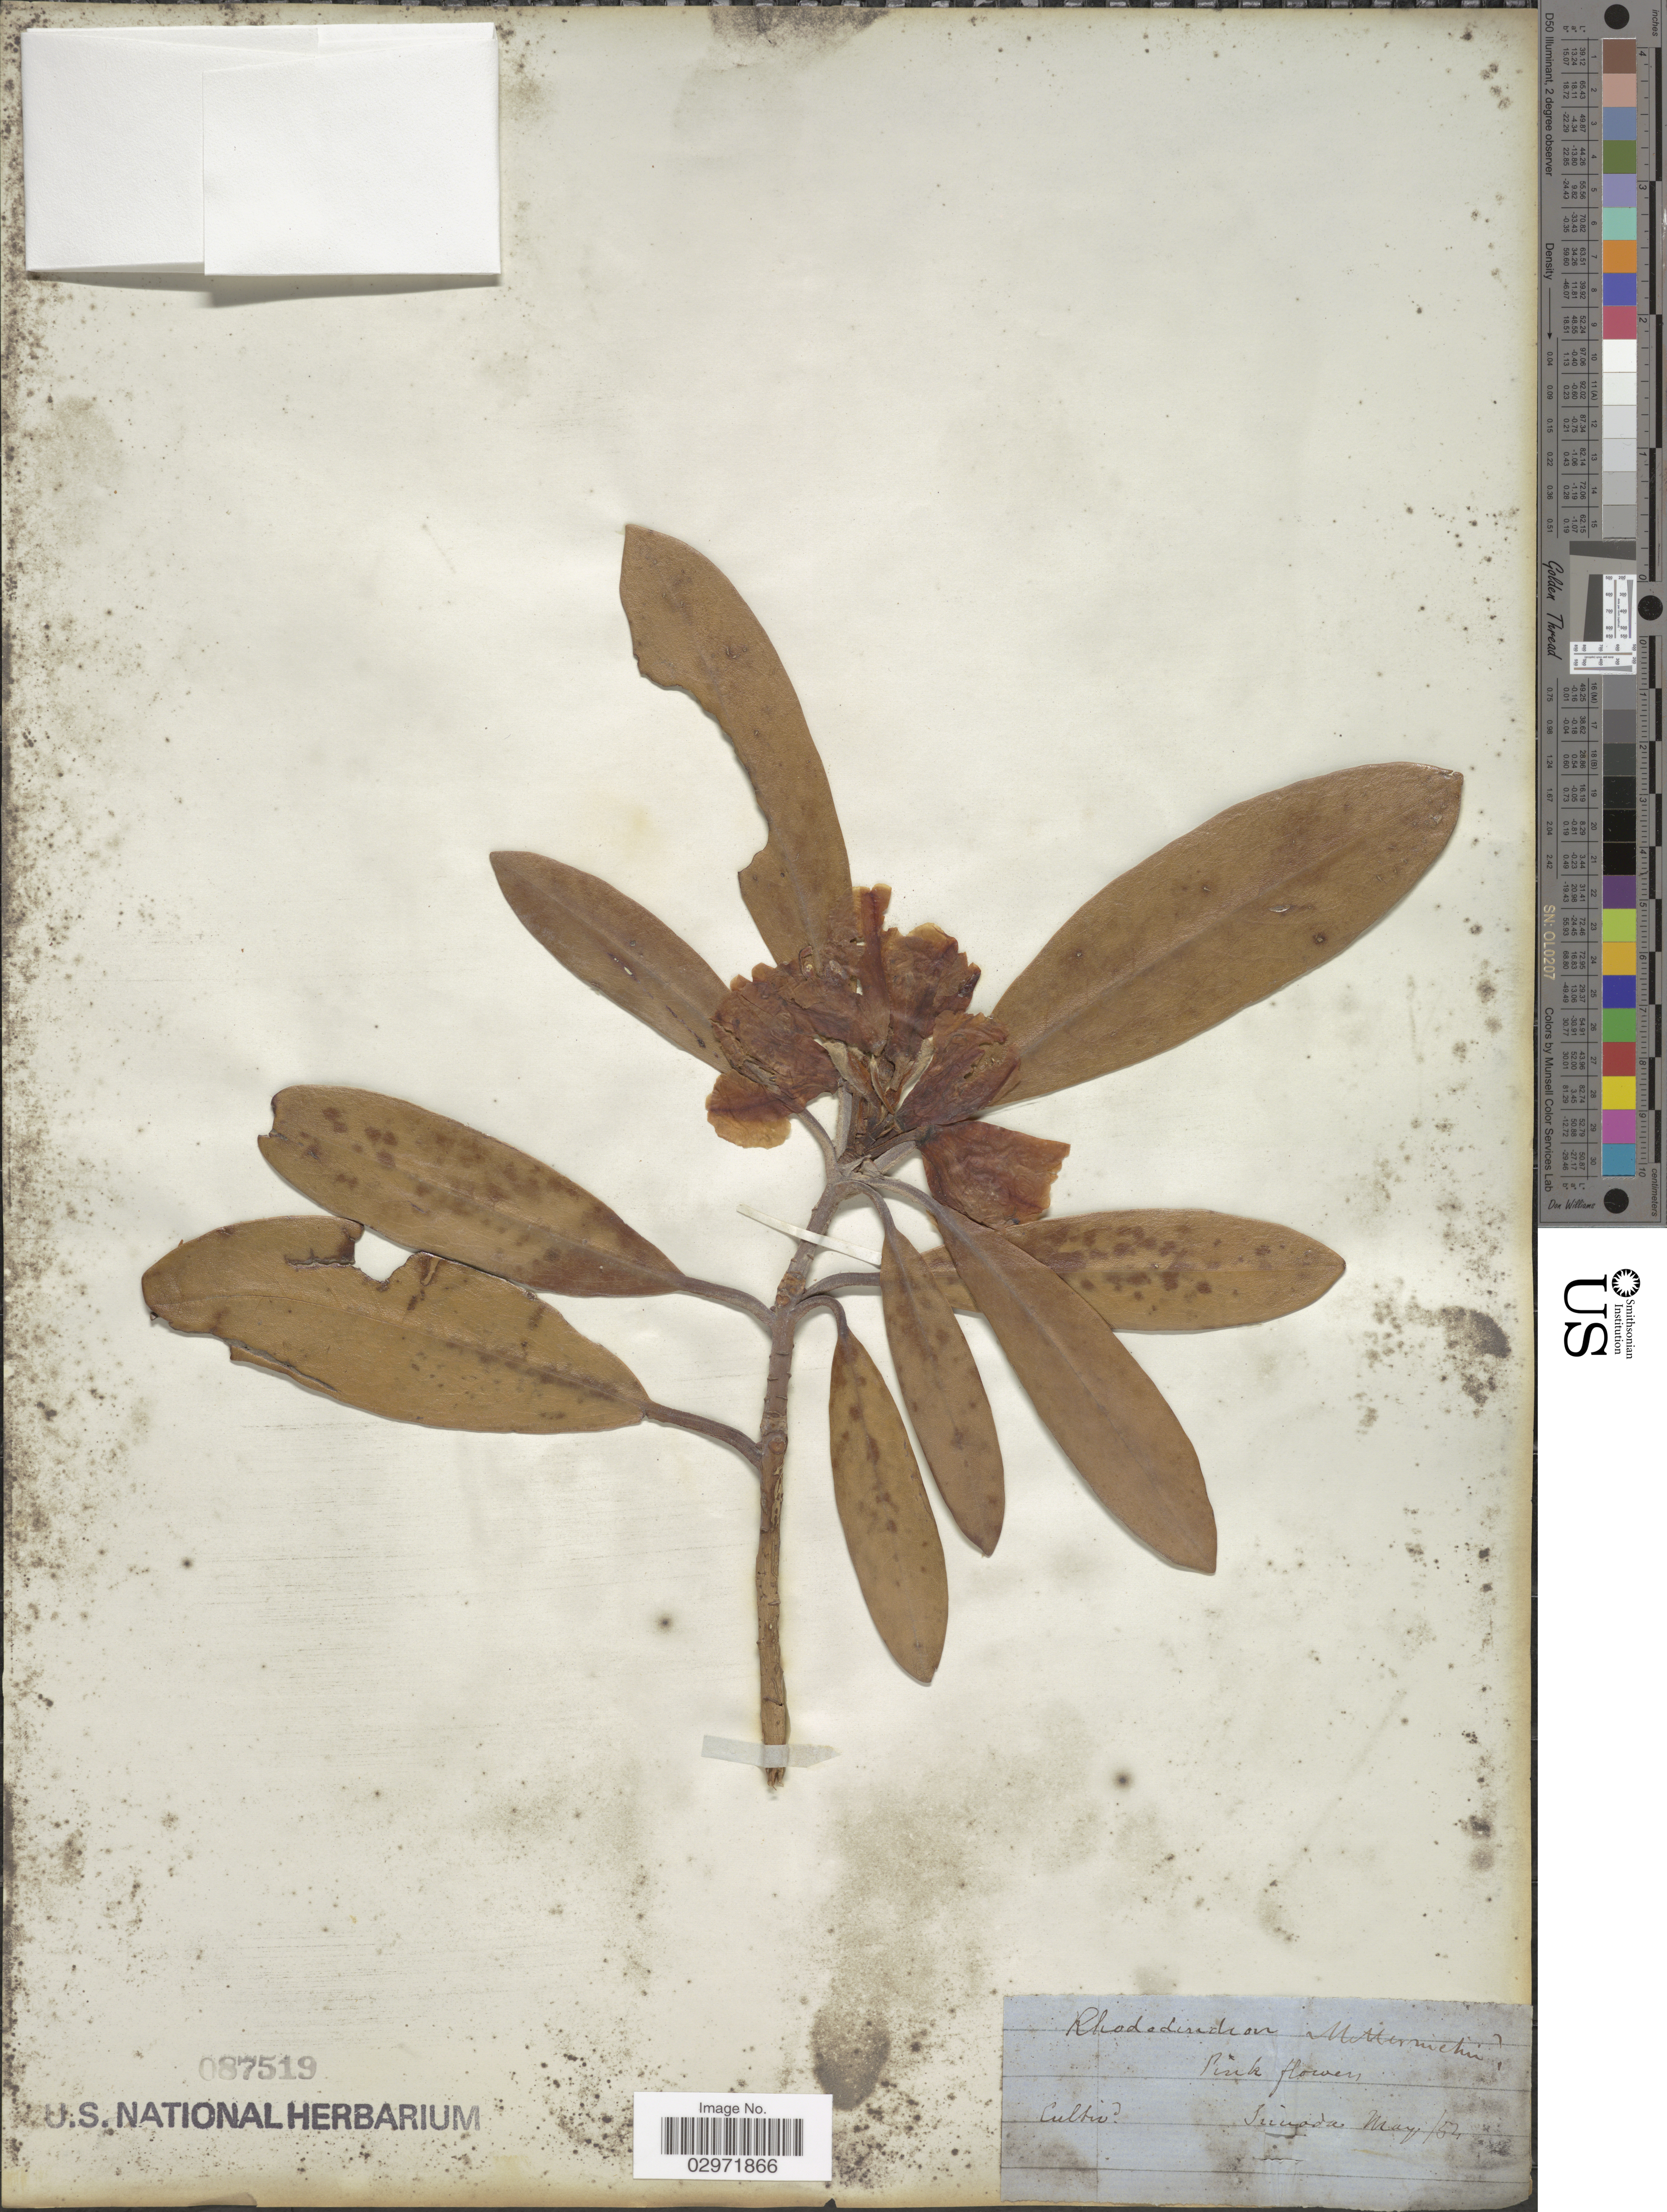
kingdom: Plantae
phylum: Tracheophyta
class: Magnoliopsida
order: Ericales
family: Ericaceae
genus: Rhododendron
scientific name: Rhododendron metternichii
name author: Siebold & Zucc.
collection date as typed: Transcribed d/m/y: /5/54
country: Japan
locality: Simoda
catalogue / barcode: US 87519